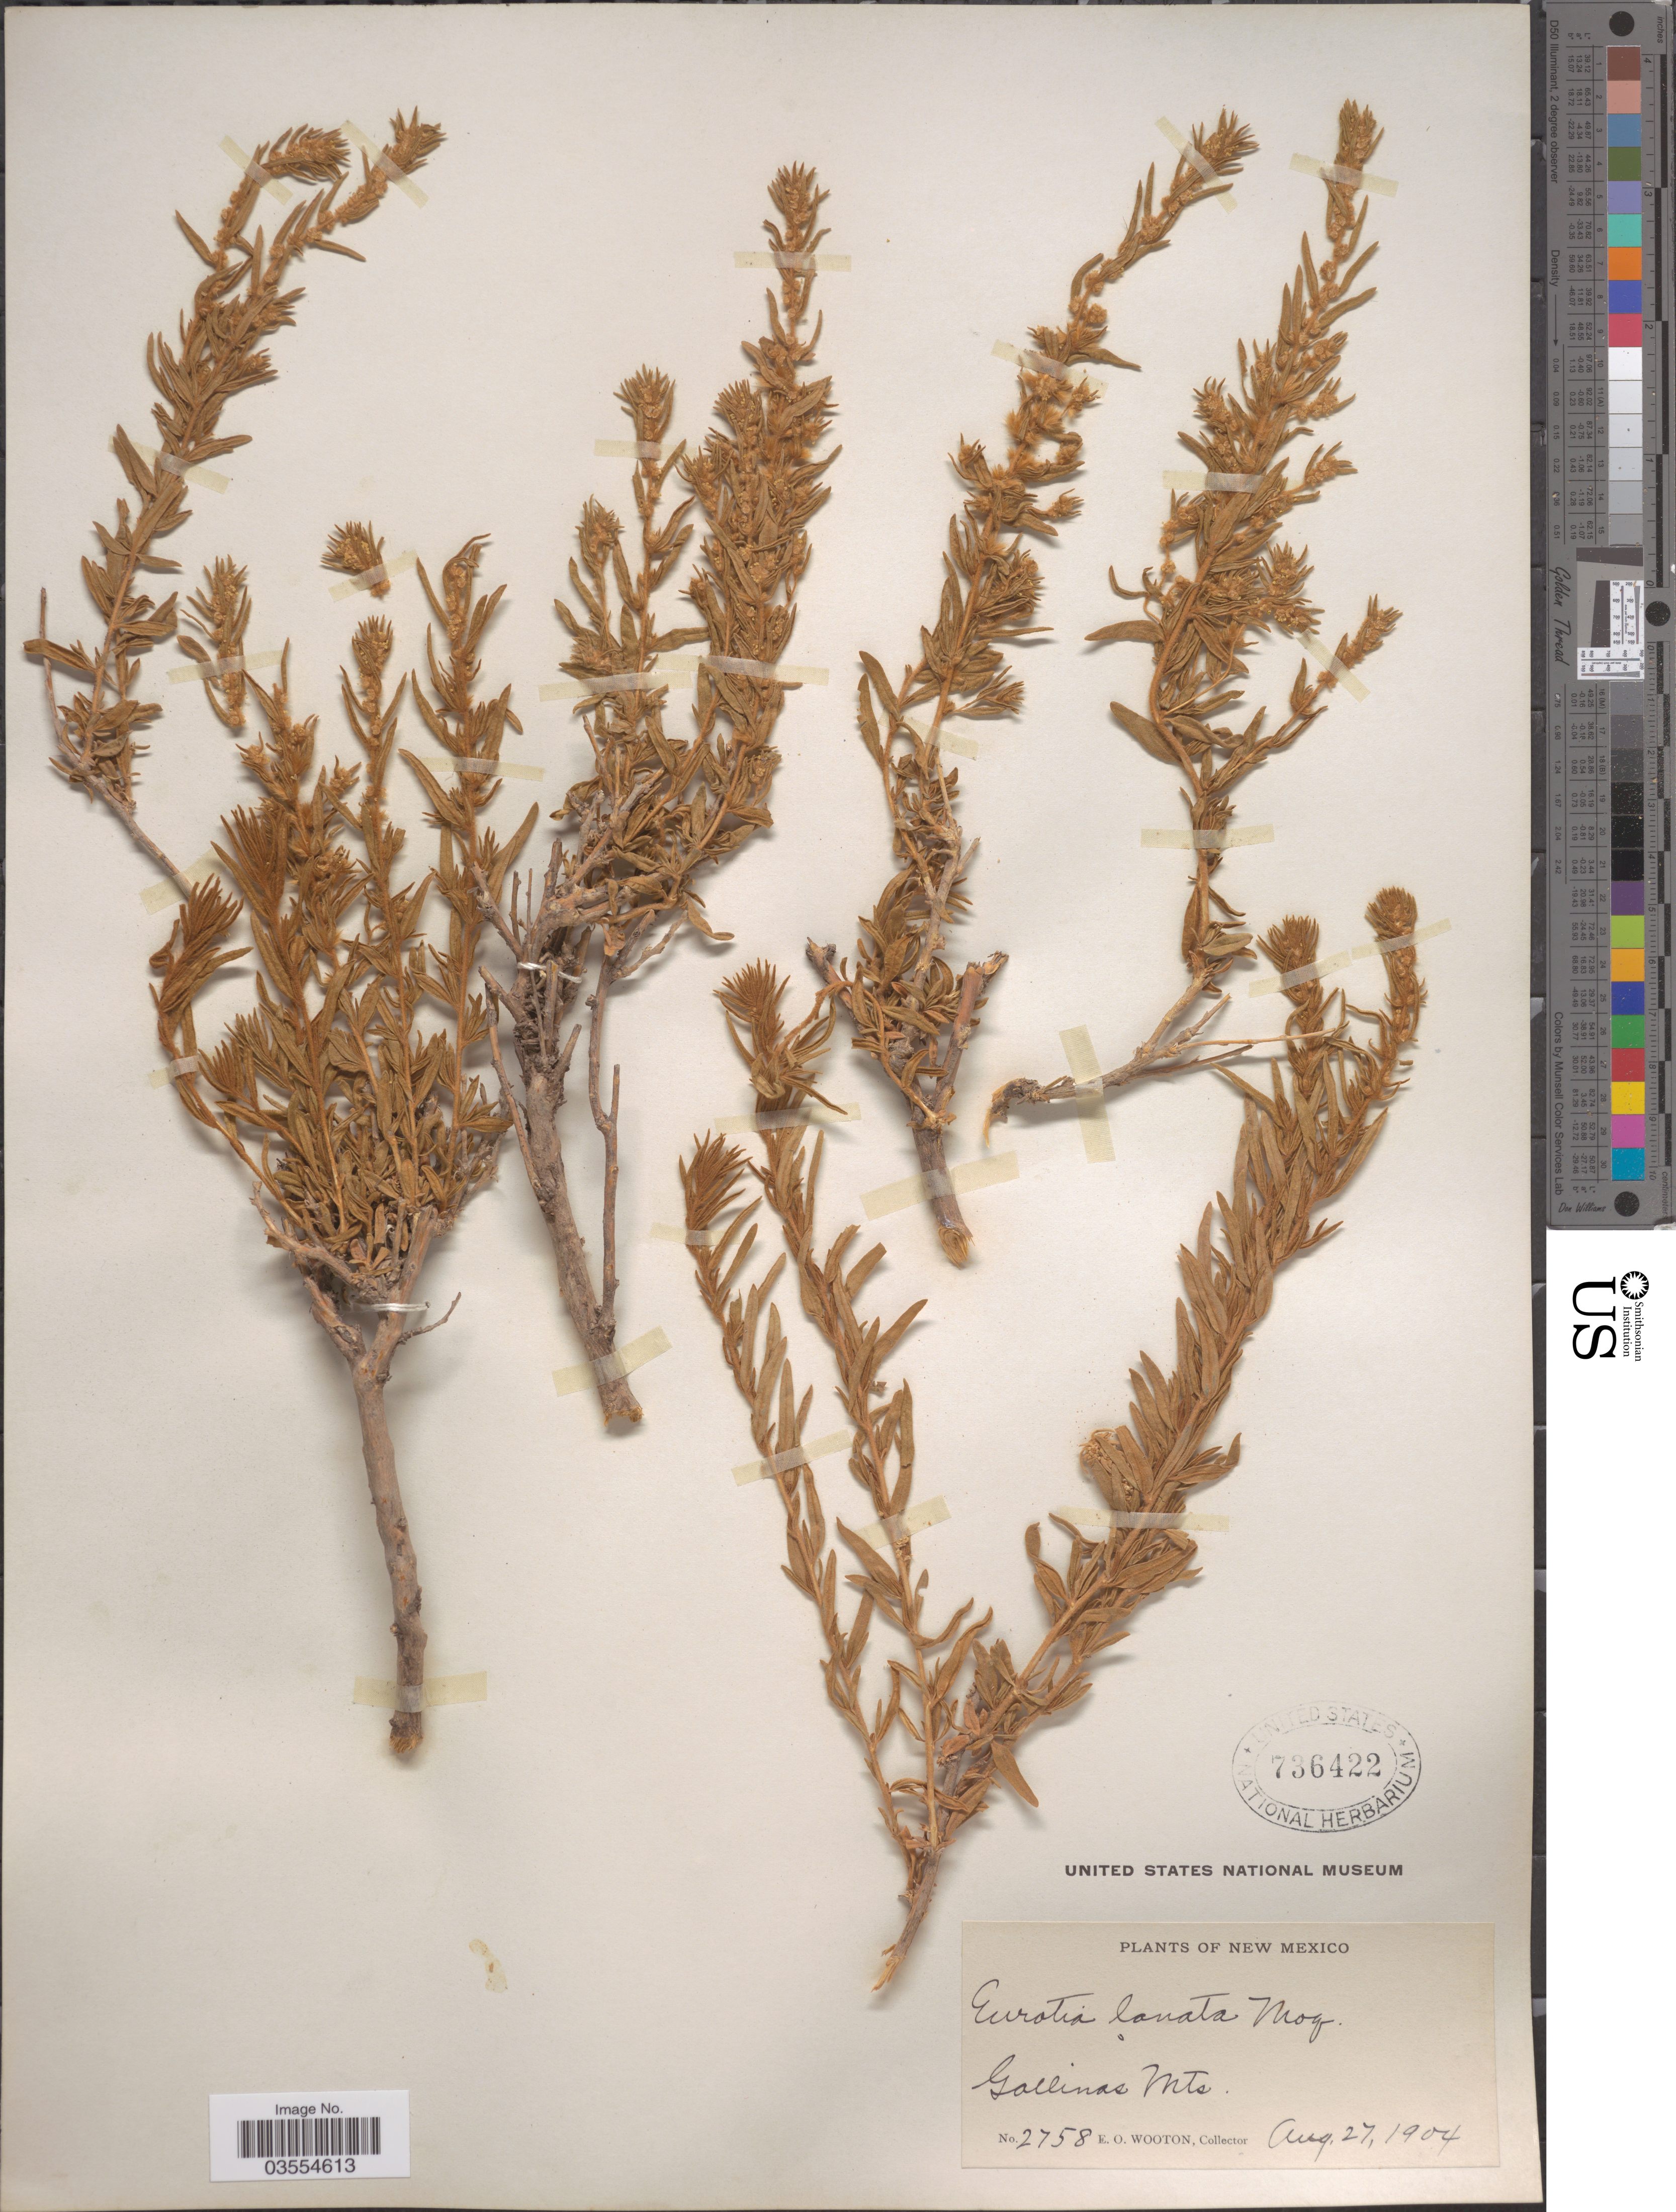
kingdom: Plantae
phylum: Tracheophyta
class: Magnoliopsida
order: Caryophyllales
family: Amaranthaceae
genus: Krascheninnikovia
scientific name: Krascheninnikovia lanata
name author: (Pursh) A. Meeuse & A.Smit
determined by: U.S. National Herbarium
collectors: E. O. Wooton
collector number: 2758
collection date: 1904-08-27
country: United States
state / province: New Mexico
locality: Gallinas Mts.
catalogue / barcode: US 736422